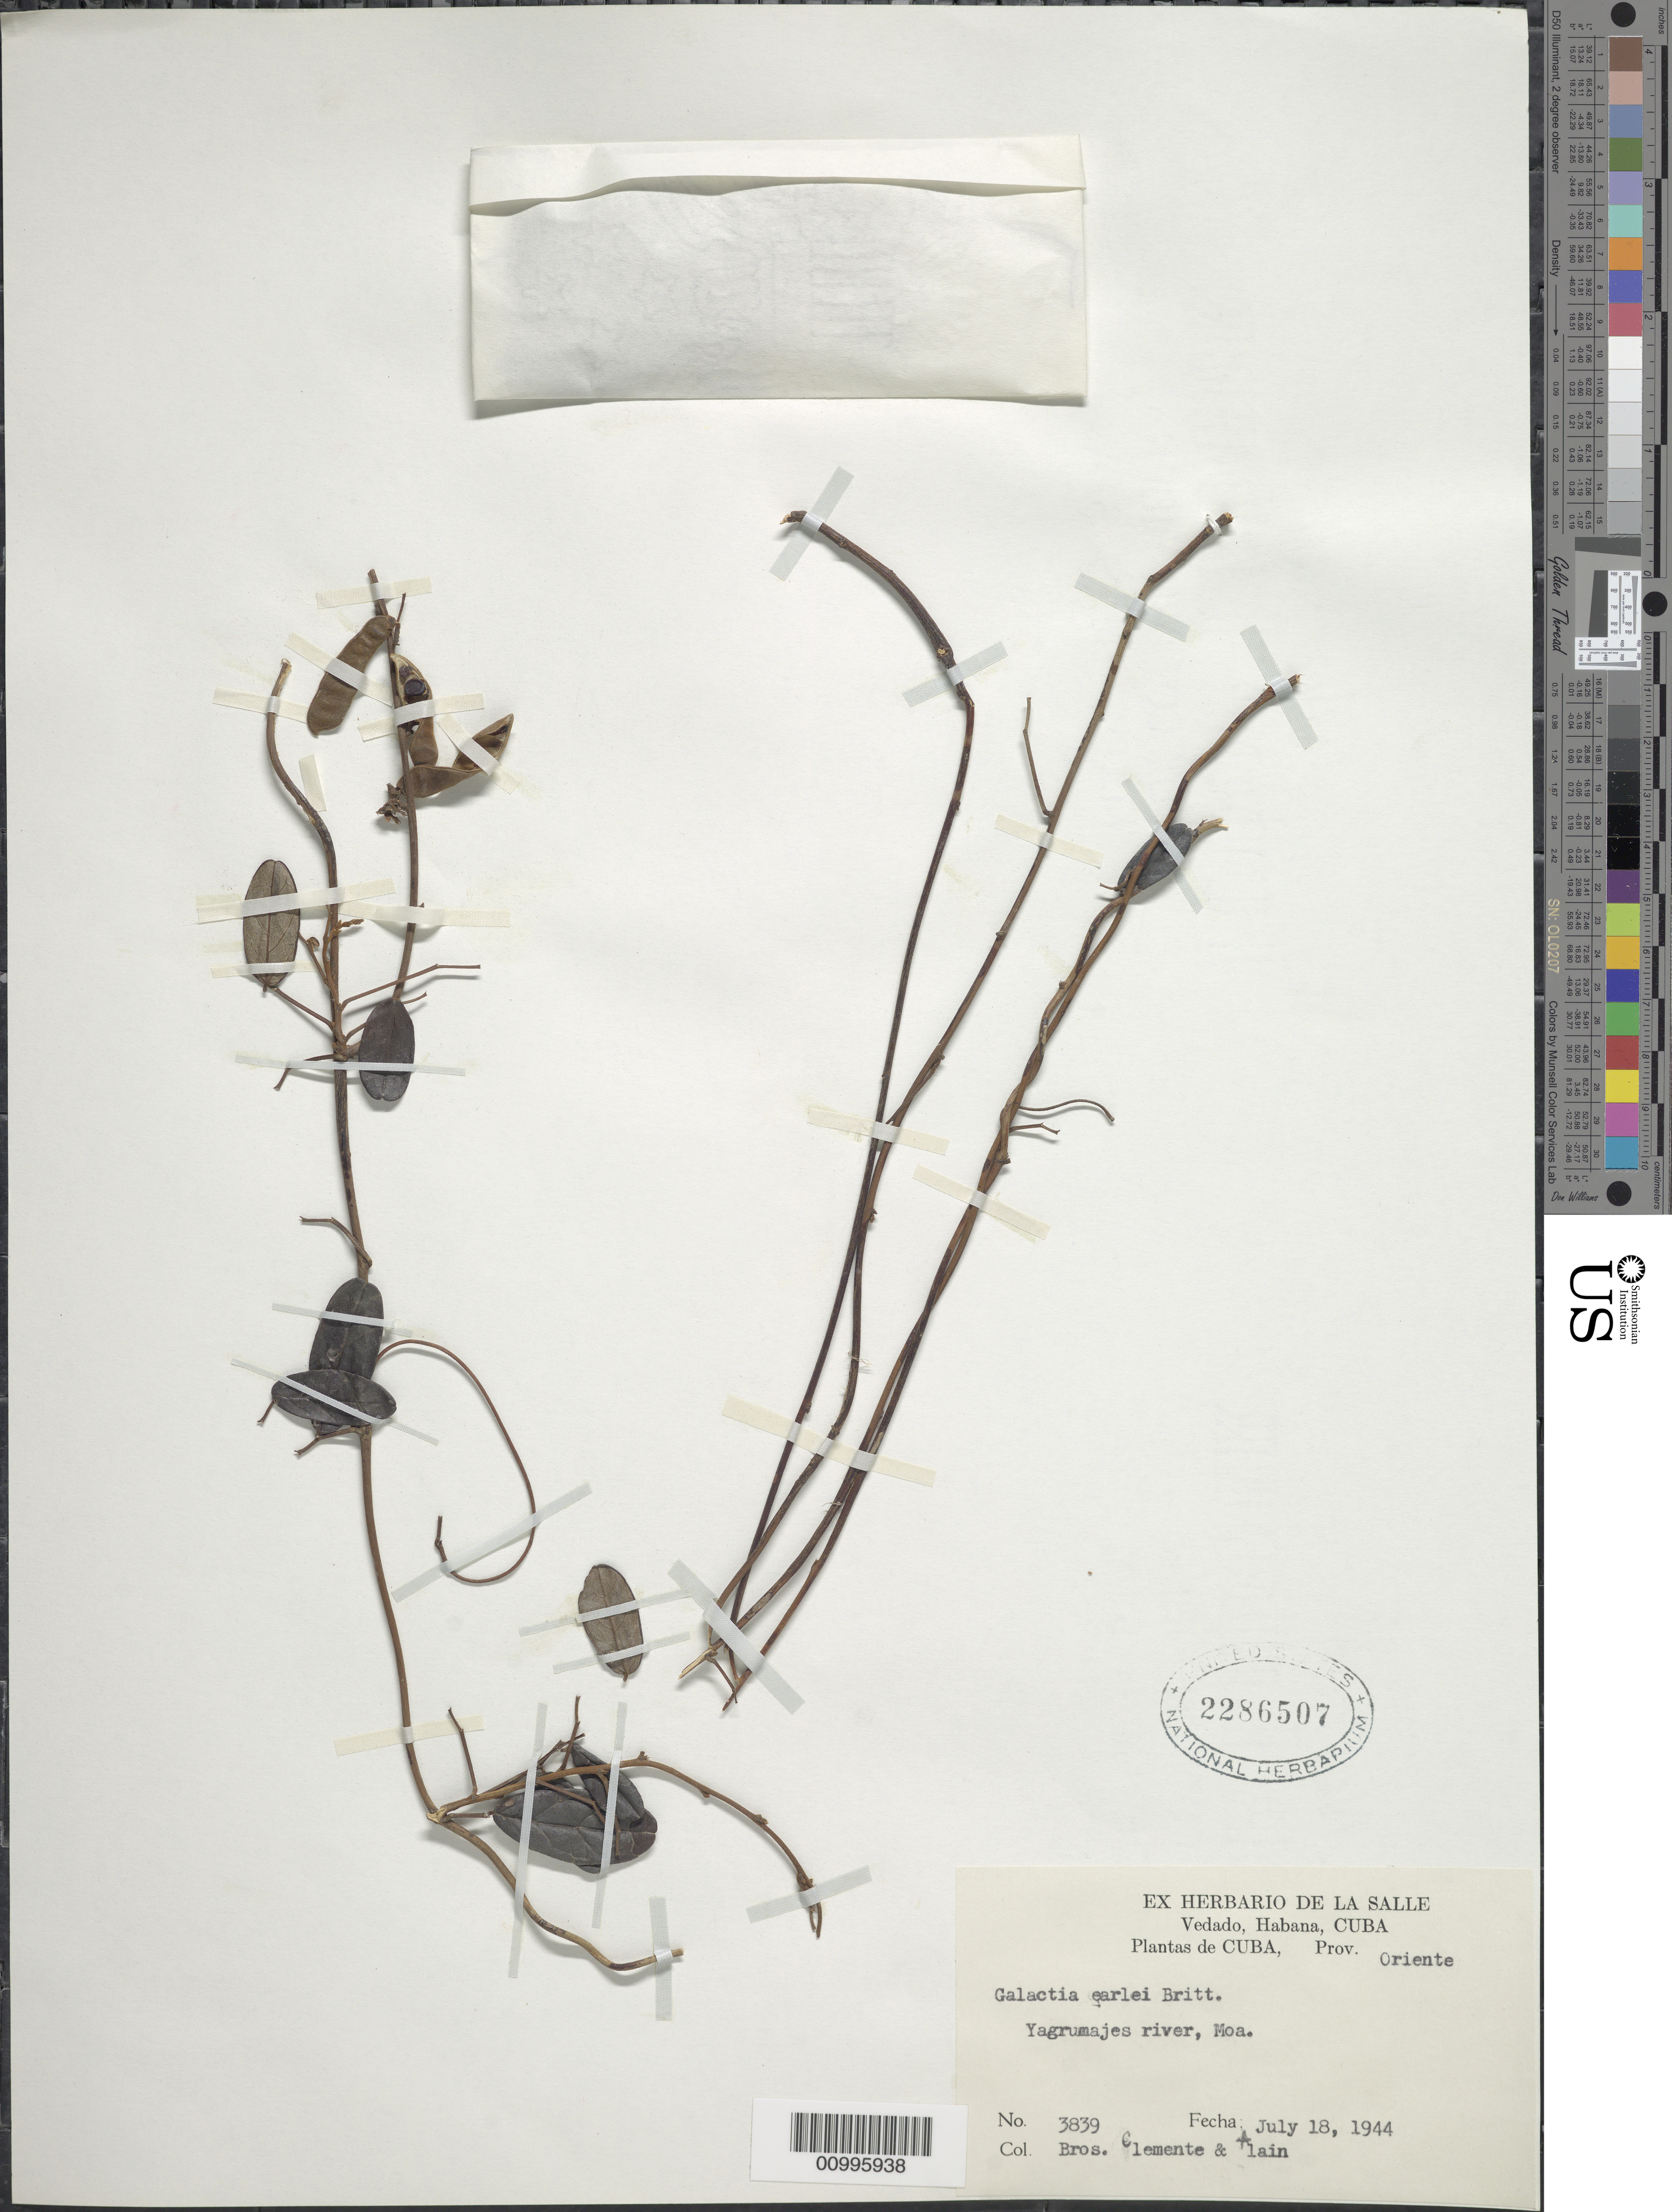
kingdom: Plantae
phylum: Tracheophyta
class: Magnoliopsida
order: Fabales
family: Fabaceae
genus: Galactia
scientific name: Galactia earlei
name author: Britton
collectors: Bro. Clemente, Bro. Clemente, Bro. Clemente & A. H. Liogier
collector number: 3839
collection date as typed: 18 Jul 1944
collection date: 1944-07-18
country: Cuba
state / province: Holguín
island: Cuba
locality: Yagrumajes River, Moa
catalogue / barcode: US 2286507